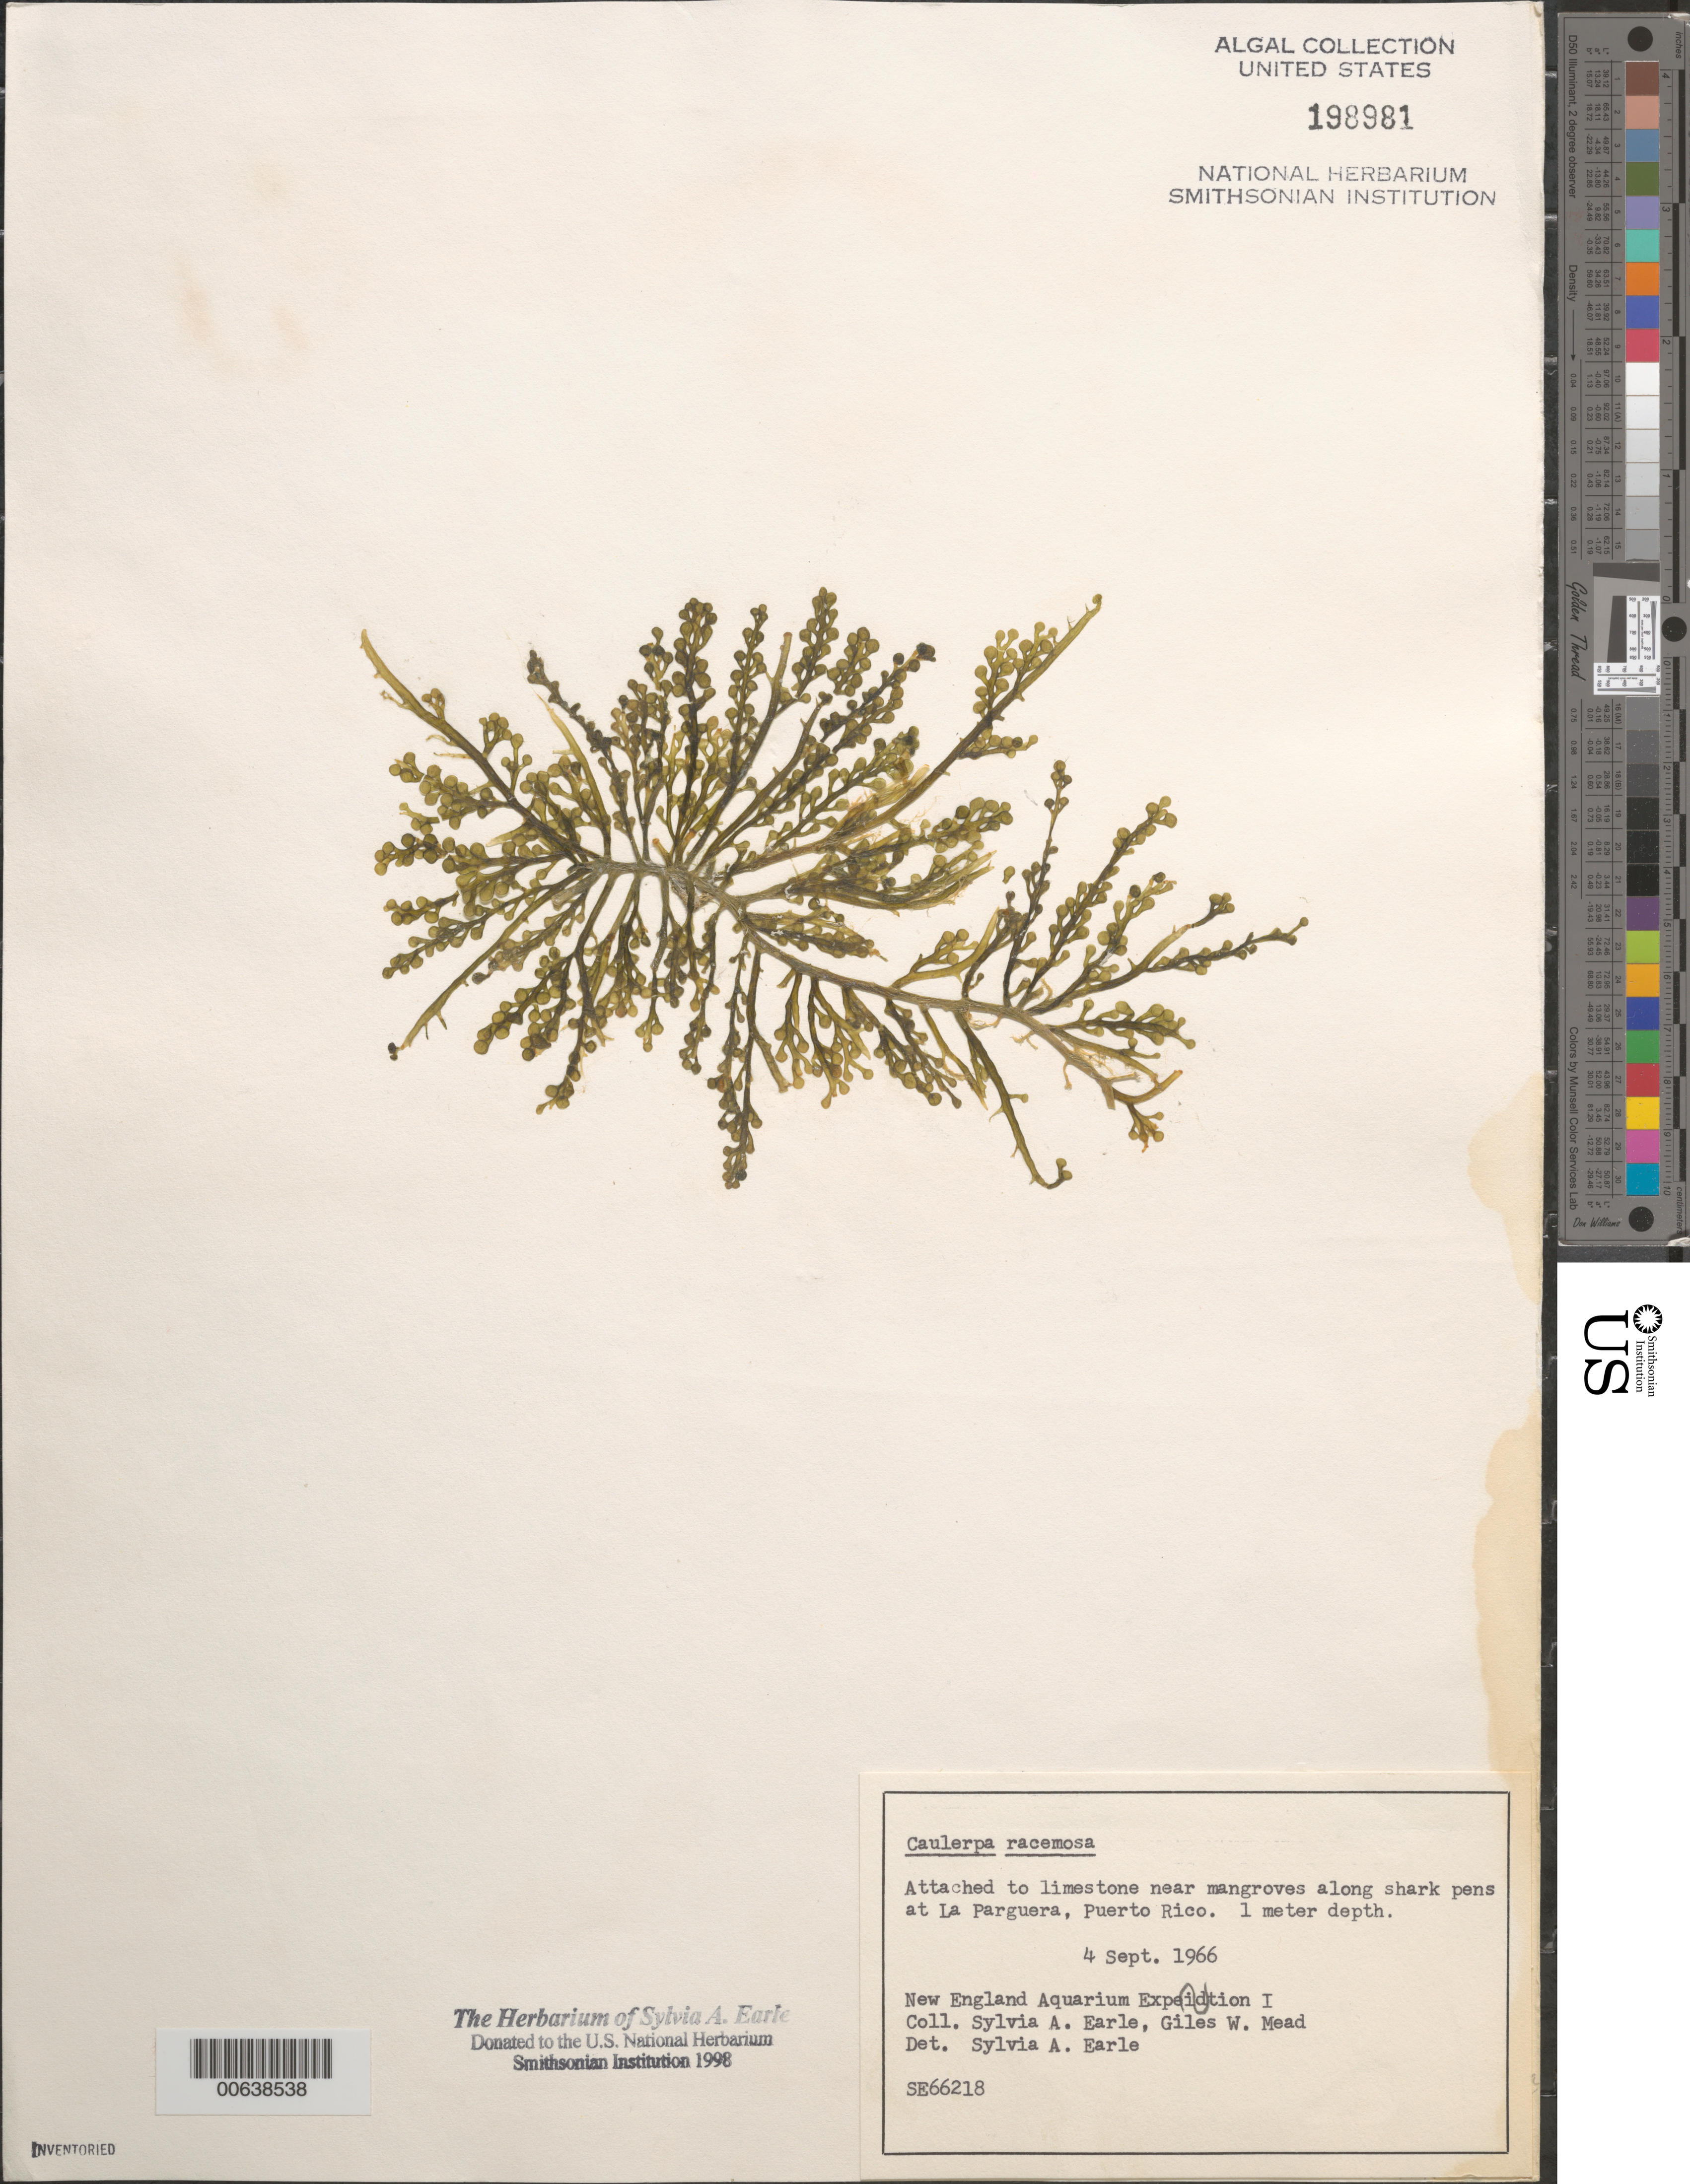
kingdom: Plantae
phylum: Chlorophyta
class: Ulvophyceae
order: Bryopsidales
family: Caulerpaceae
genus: Caulerpa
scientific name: Caulerpa racemosa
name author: (Forssk.) J. Agardh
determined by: Earle, S. A.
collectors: S. A. Earle & G. W. Mead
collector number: Se 66218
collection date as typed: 04 Sep 1966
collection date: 1966-09-04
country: Puerto Rico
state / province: Lajas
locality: La Parguera, Shark Pens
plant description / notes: New England Aquarium Expedition to Puerto Rico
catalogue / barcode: US 198981